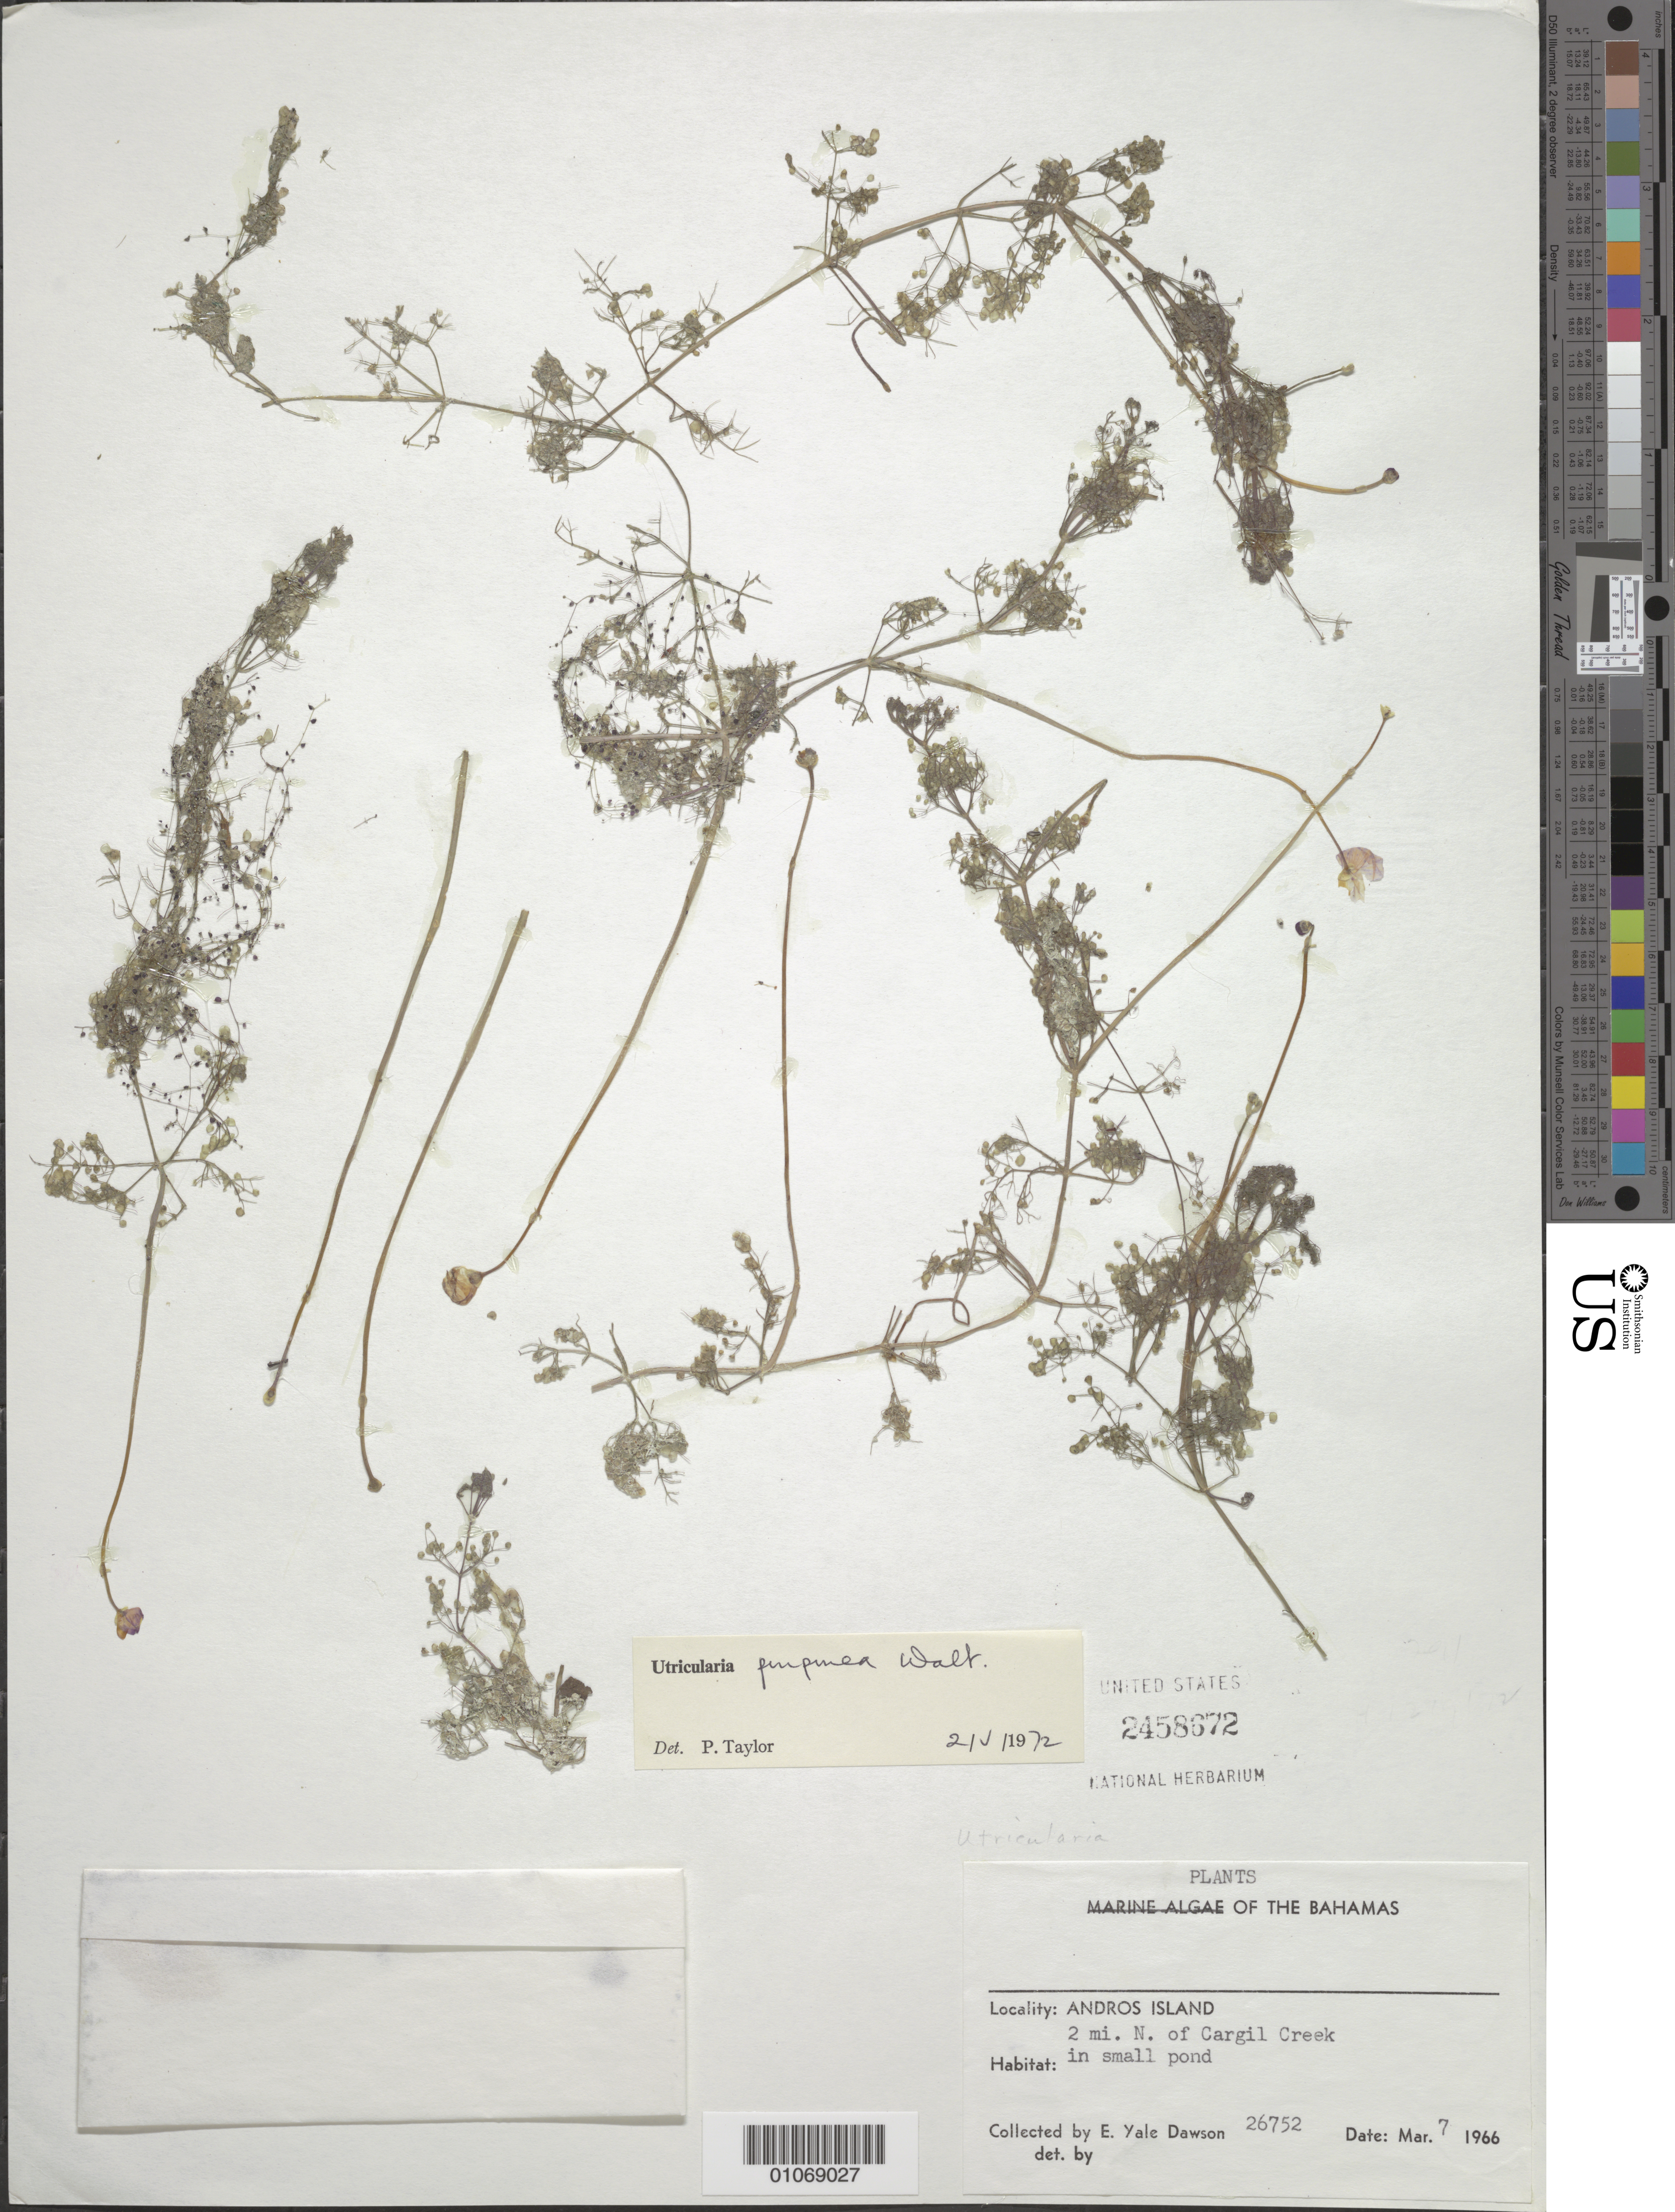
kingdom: Plantae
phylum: Tracheophyta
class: Magnoliopsida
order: Lamiales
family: Lentibulariaceae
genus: Utricularia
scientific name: Utricularia purpurea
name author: Walter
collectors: E. Y. Dawson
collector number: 26752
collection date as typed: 07 Mar 1966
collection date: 1966-03-07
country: Bahamas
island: Andros I.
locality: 2 miles north of Cargil Creek in small pond.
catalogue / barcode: US 2458872